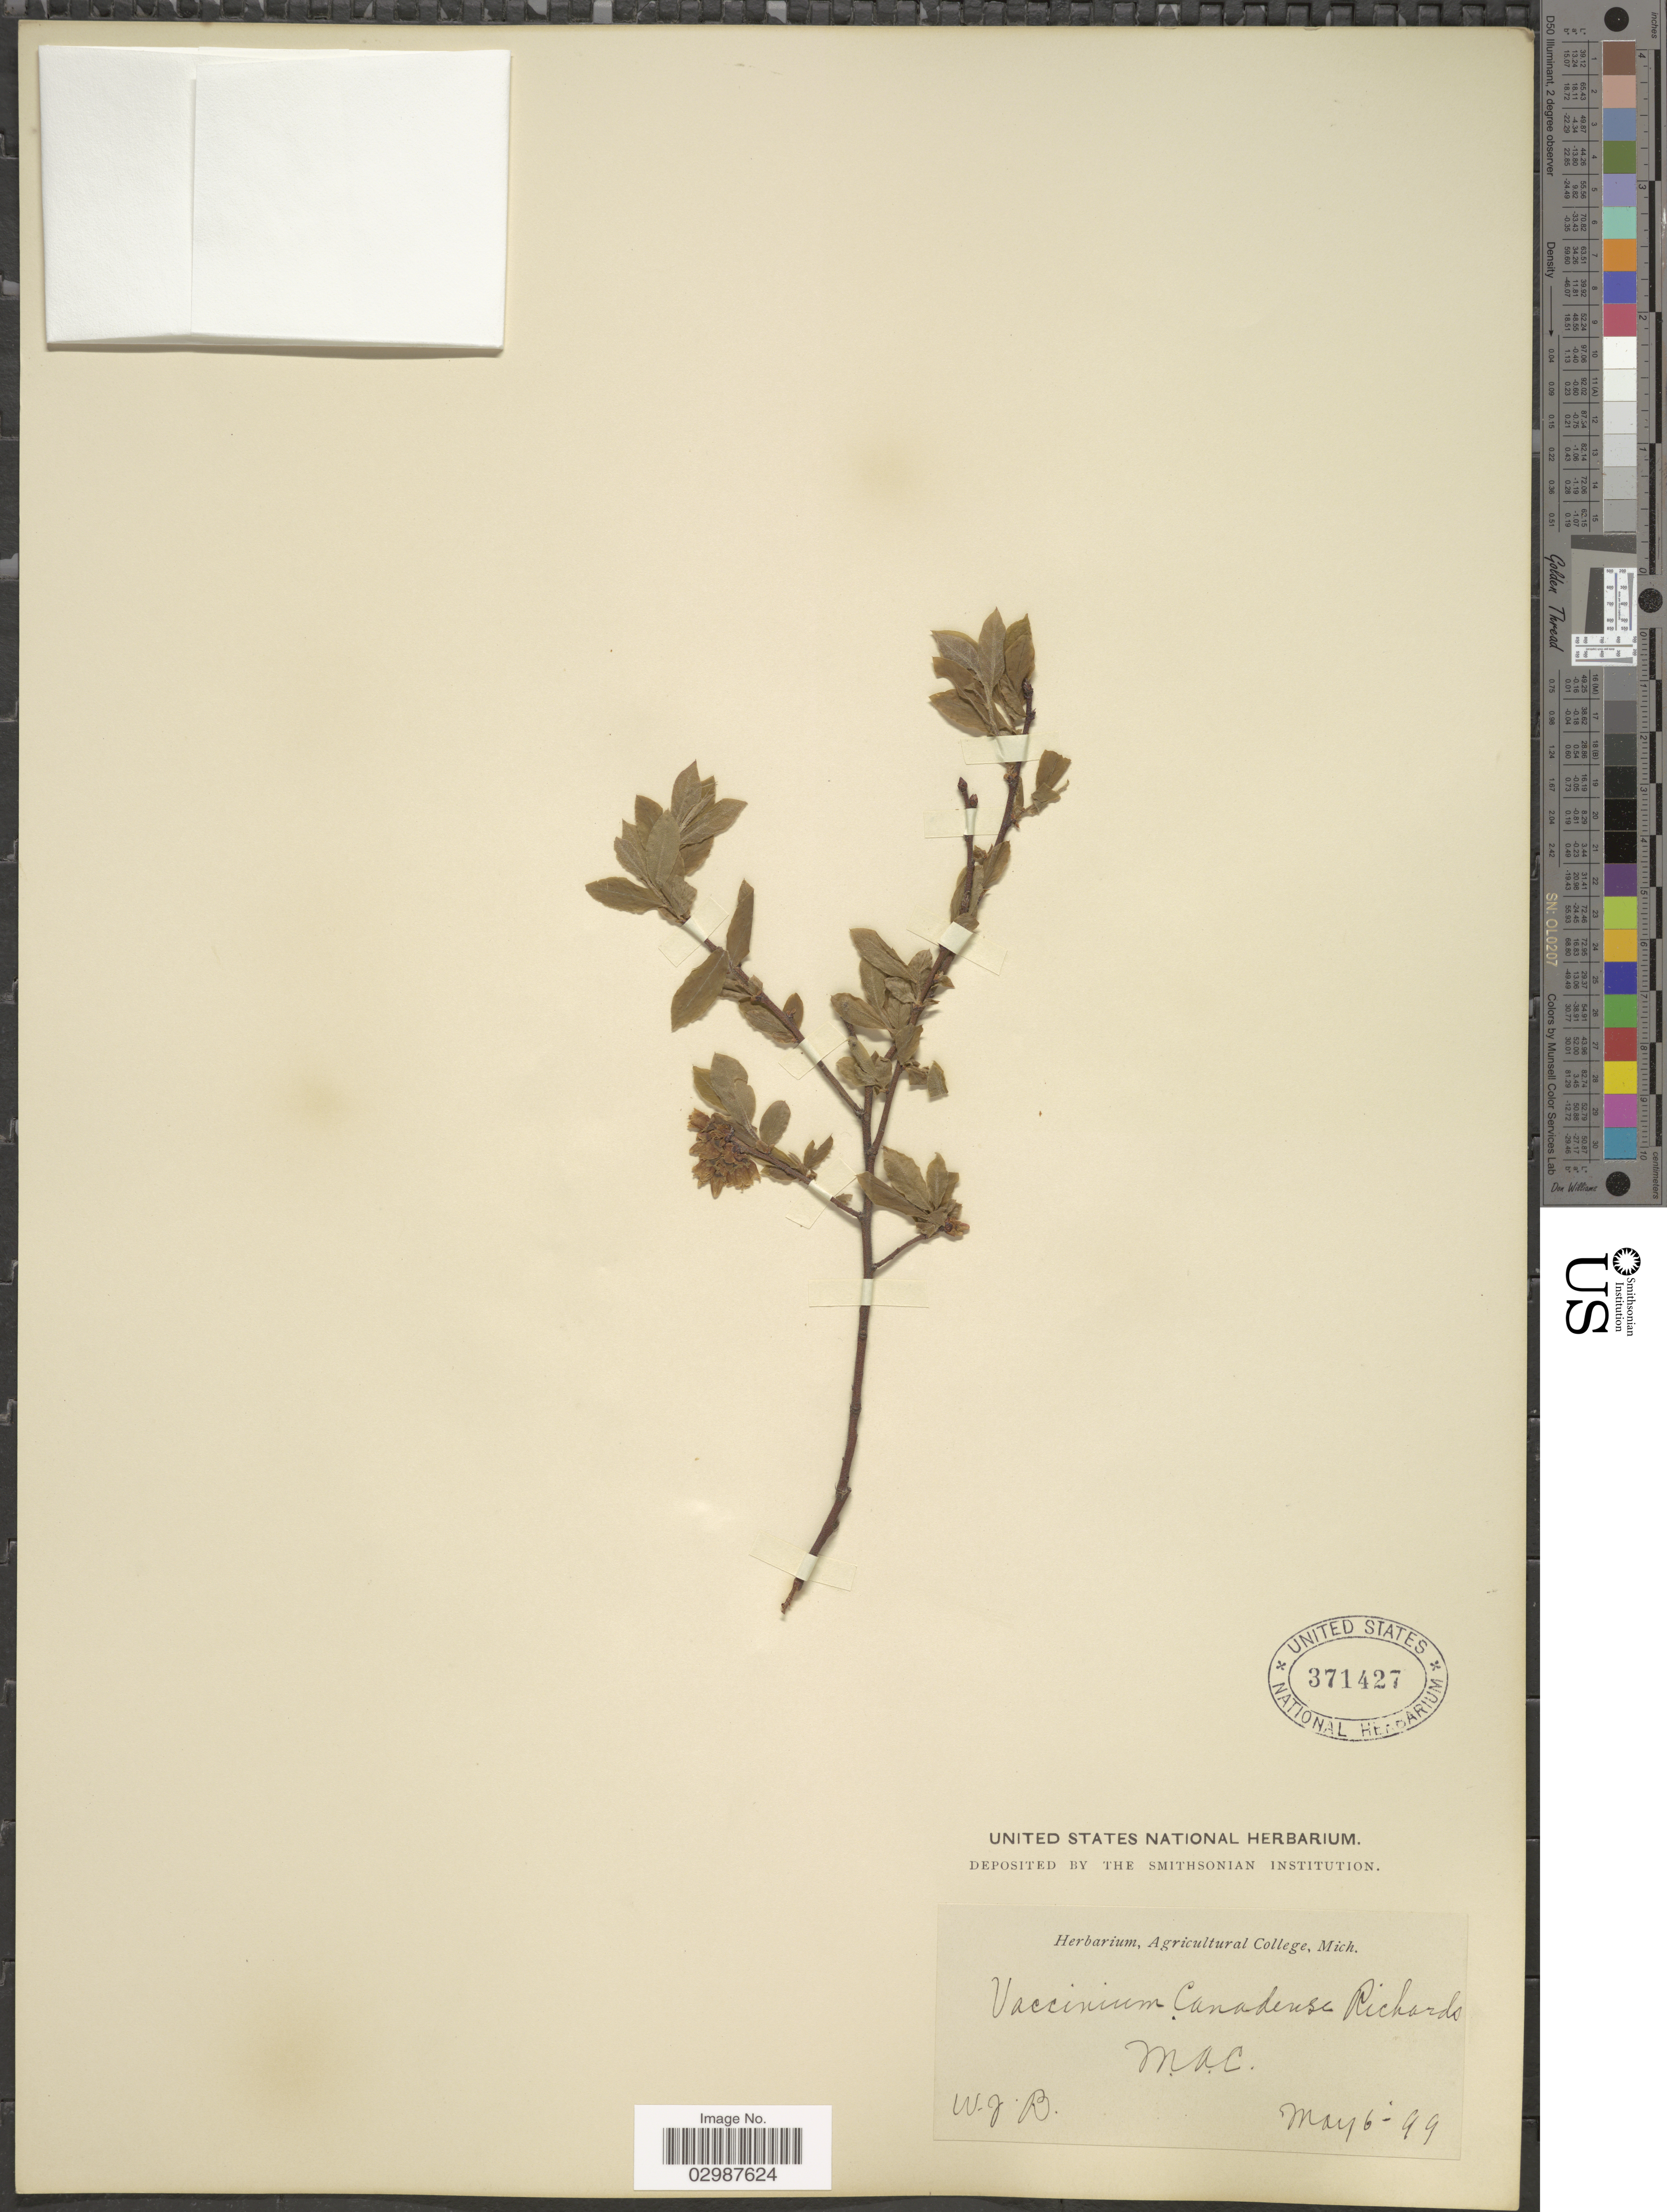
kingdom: Plantae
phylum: Tracheophyta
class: Magnoliopsida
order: Ericales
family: Ericaceae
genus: Vaccinium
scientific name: Vaccinium canadense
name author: Kalm ex Richardson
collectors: W.J.B.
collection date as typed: Transcribed d/m/y: 6/5/99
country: United States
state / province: Michigan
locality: M. A. C.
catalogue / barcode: US 371427